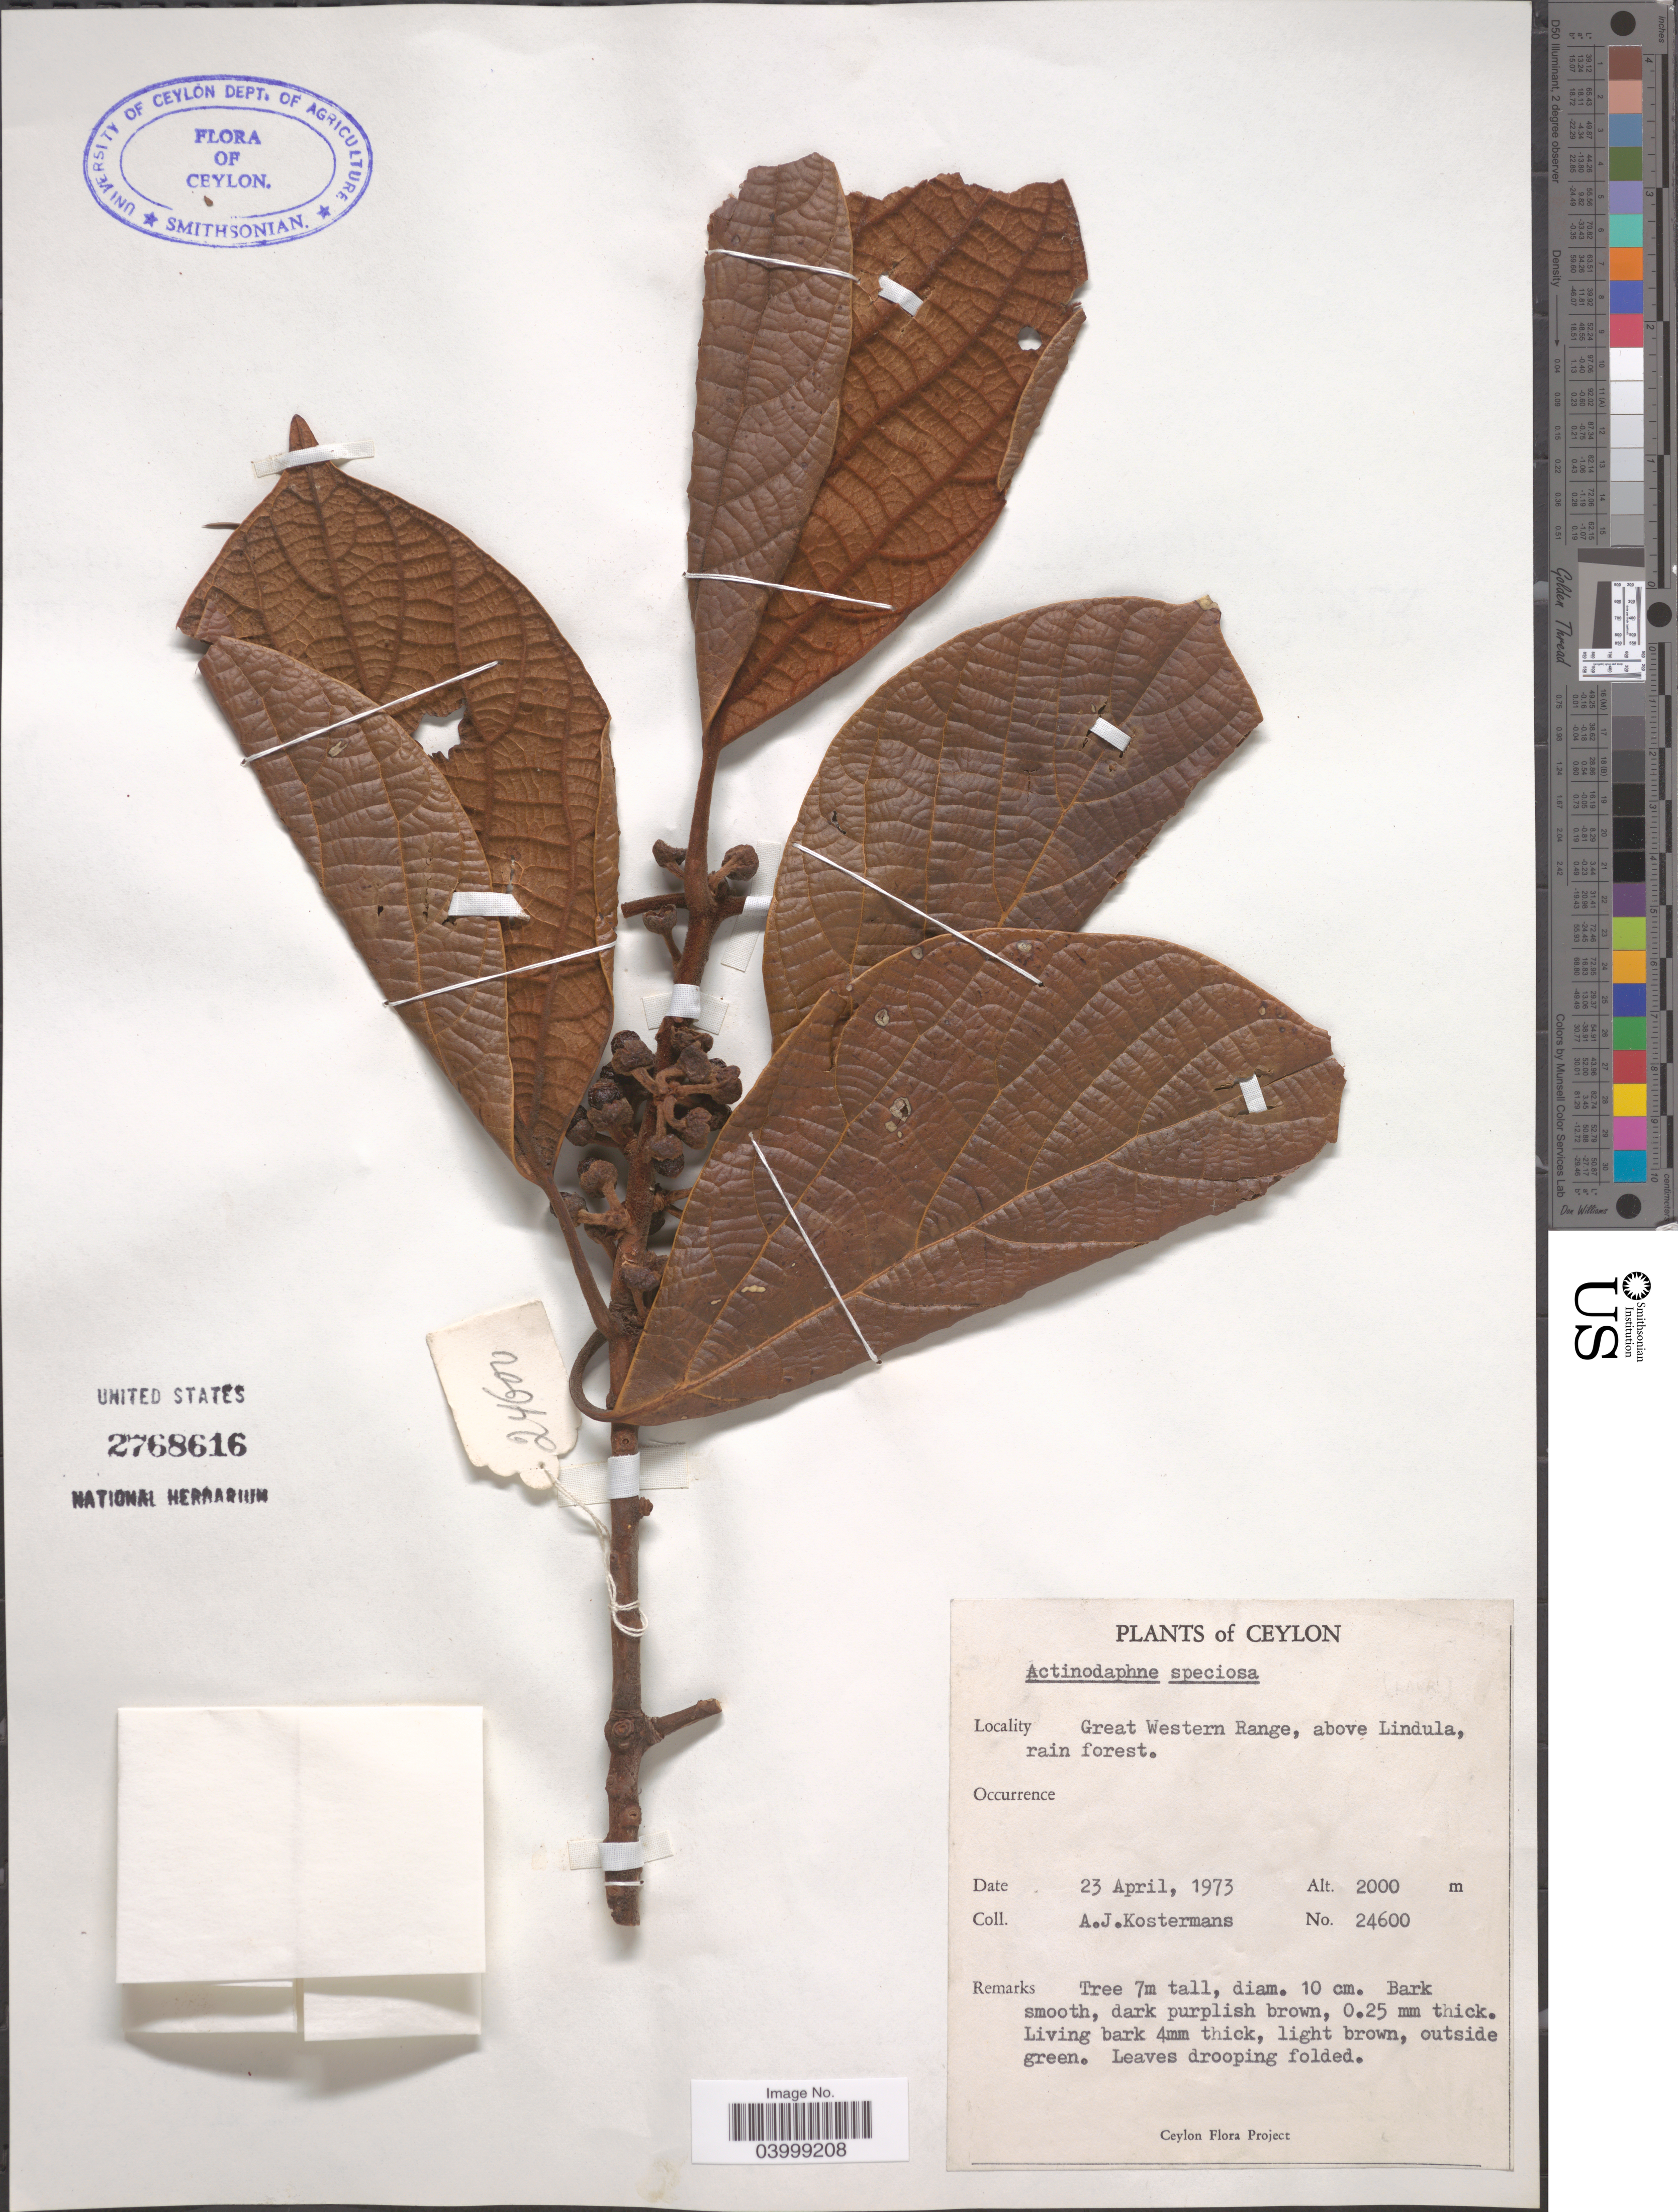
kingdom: Plantae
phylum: Tracheophyta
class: Magnoliopsida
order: Laurales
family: Lauraceae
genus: Actinodaphne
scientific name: Actinodaphne speciosa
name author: Nees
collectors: A. J. G. Kostermans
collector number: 24600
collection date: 1973-04-23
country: Sri Lanka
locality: Ceylon. Great Western Range, above Lindula.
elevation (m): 2000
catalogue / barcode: US 2768616